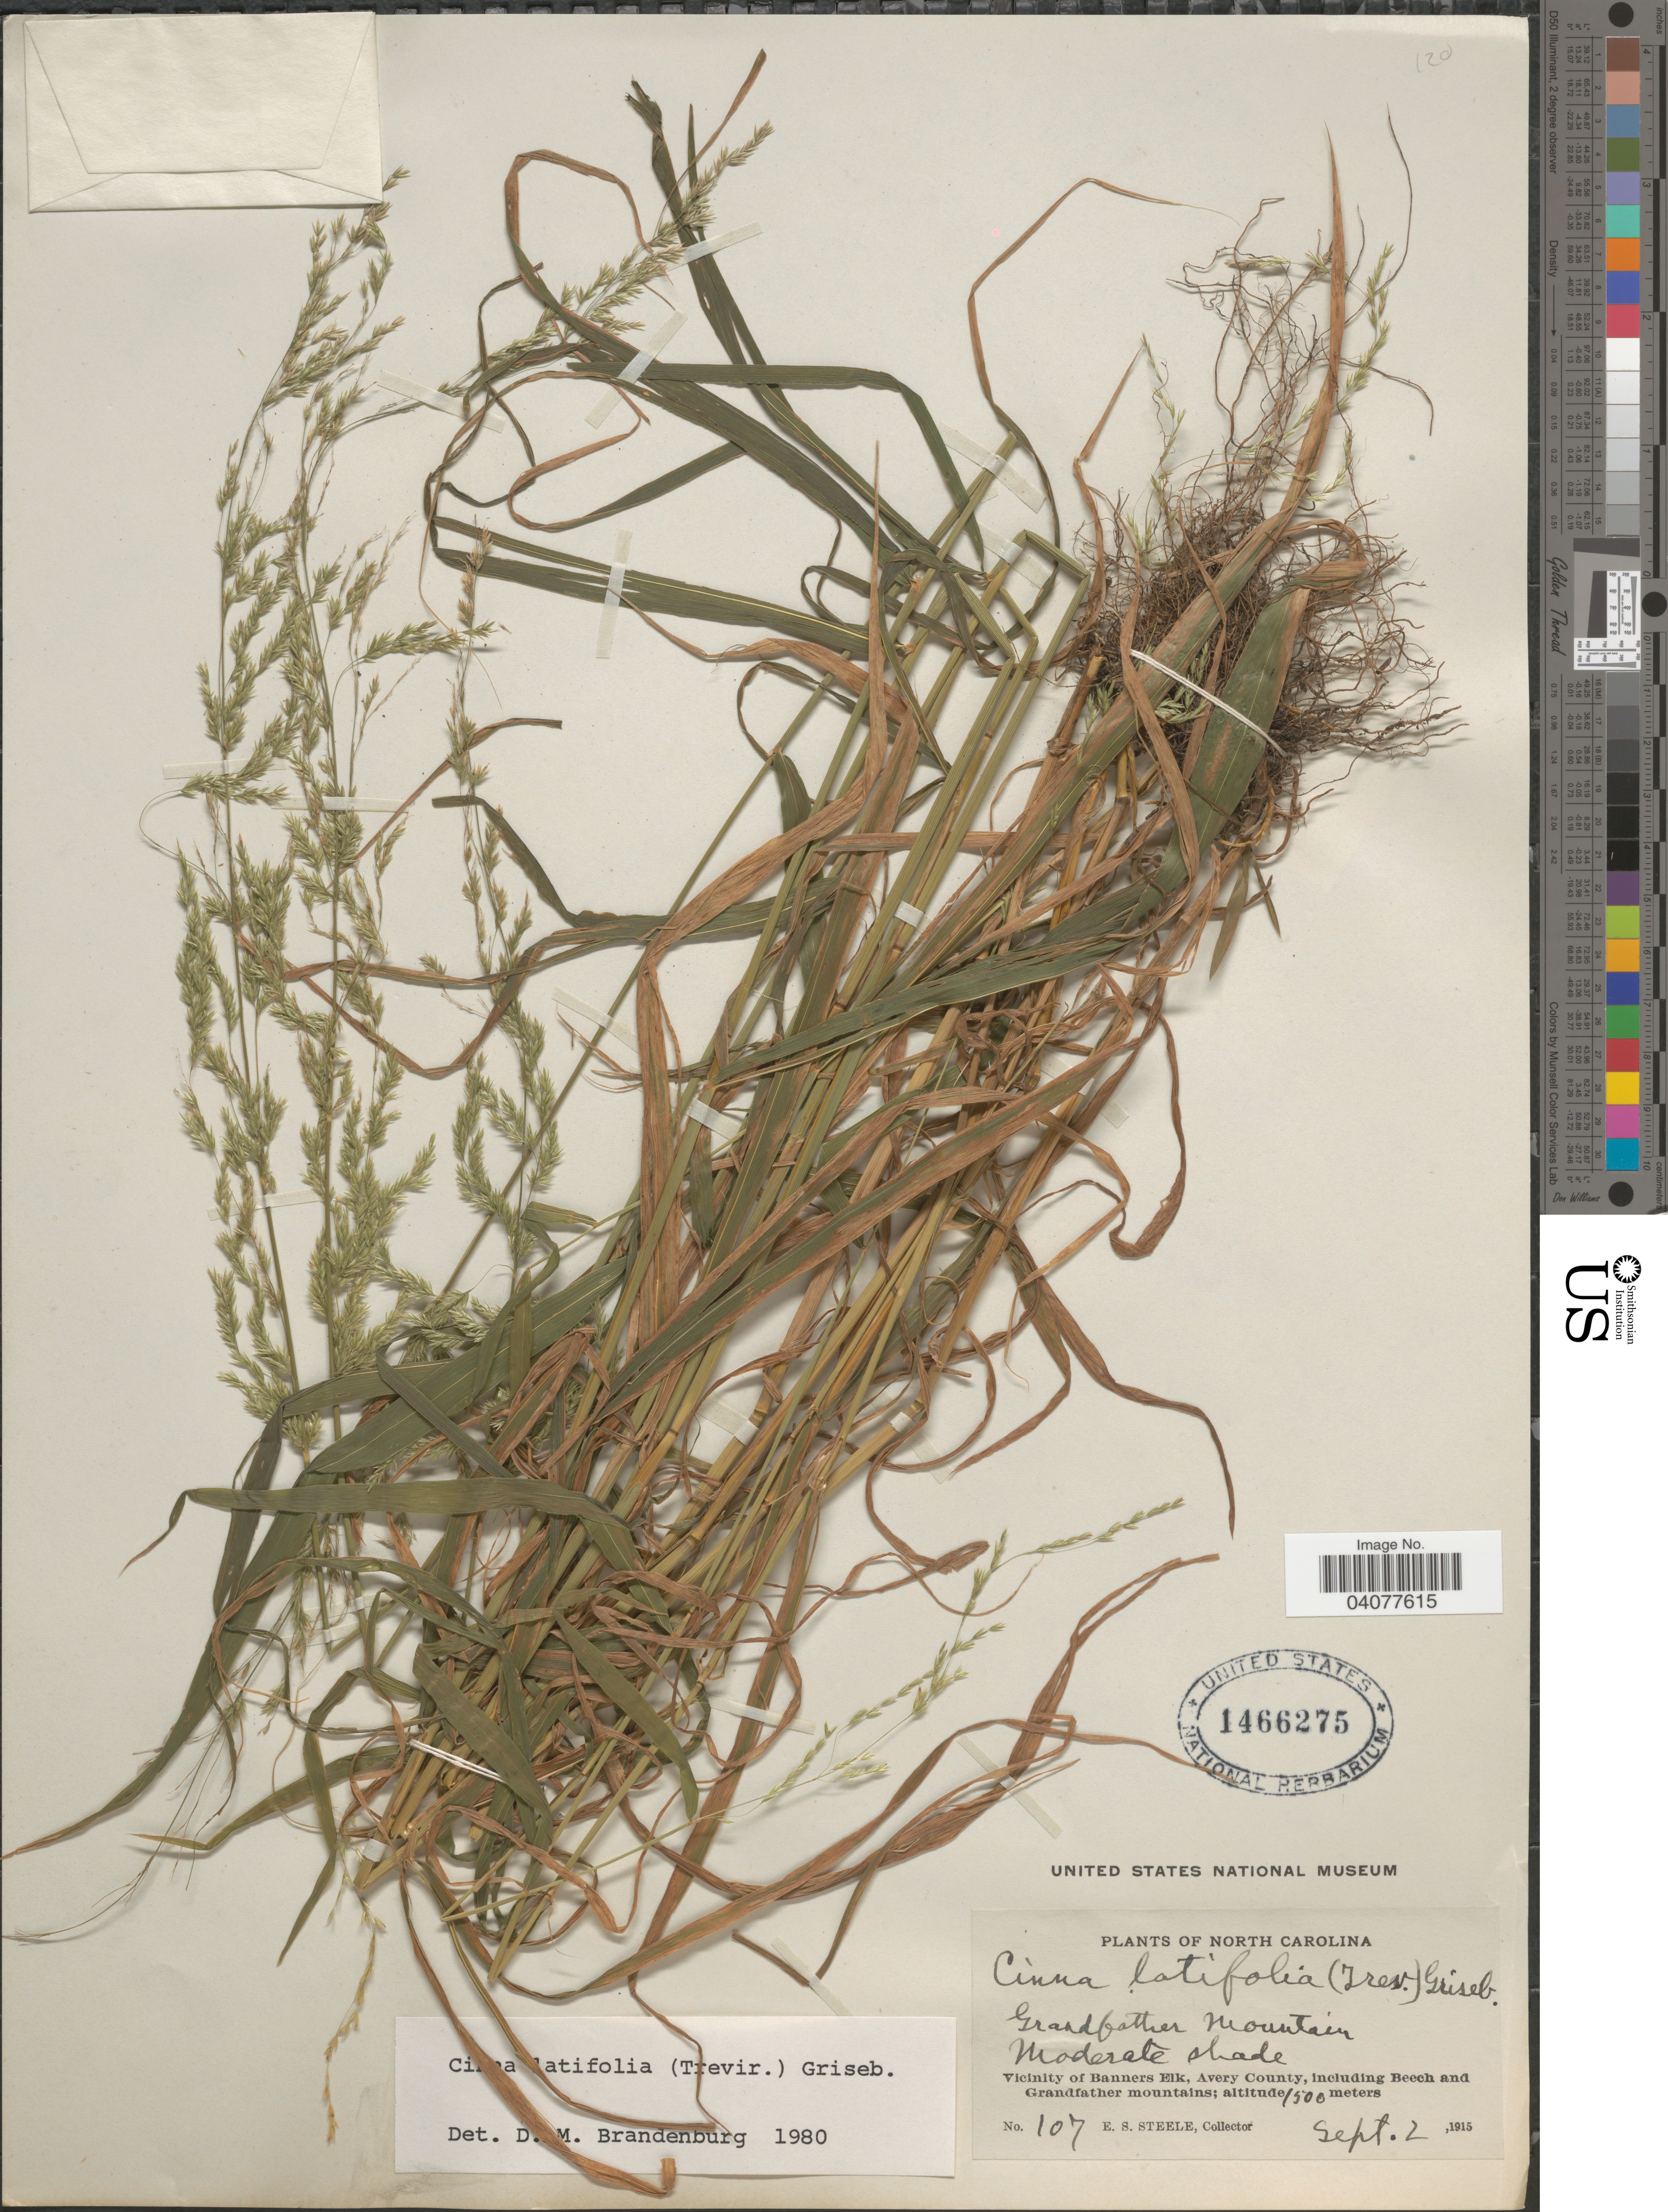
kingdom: Plantae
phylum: Tracheophyta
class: Liliopsida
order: Poales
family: Poaceae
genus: Cinna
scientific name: Cinna latifolia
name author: (Trevir. ex Goeppert) Griseb.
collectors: E. Steele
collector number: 107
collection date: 1915-09-02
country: United States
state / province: North Carolina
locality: Grandfather Mountain. Moderate shade. Vicinity of Banners Elk, Avery County, including Beech and Grandfather mountains.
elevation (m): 1500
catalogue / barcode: US 1466275